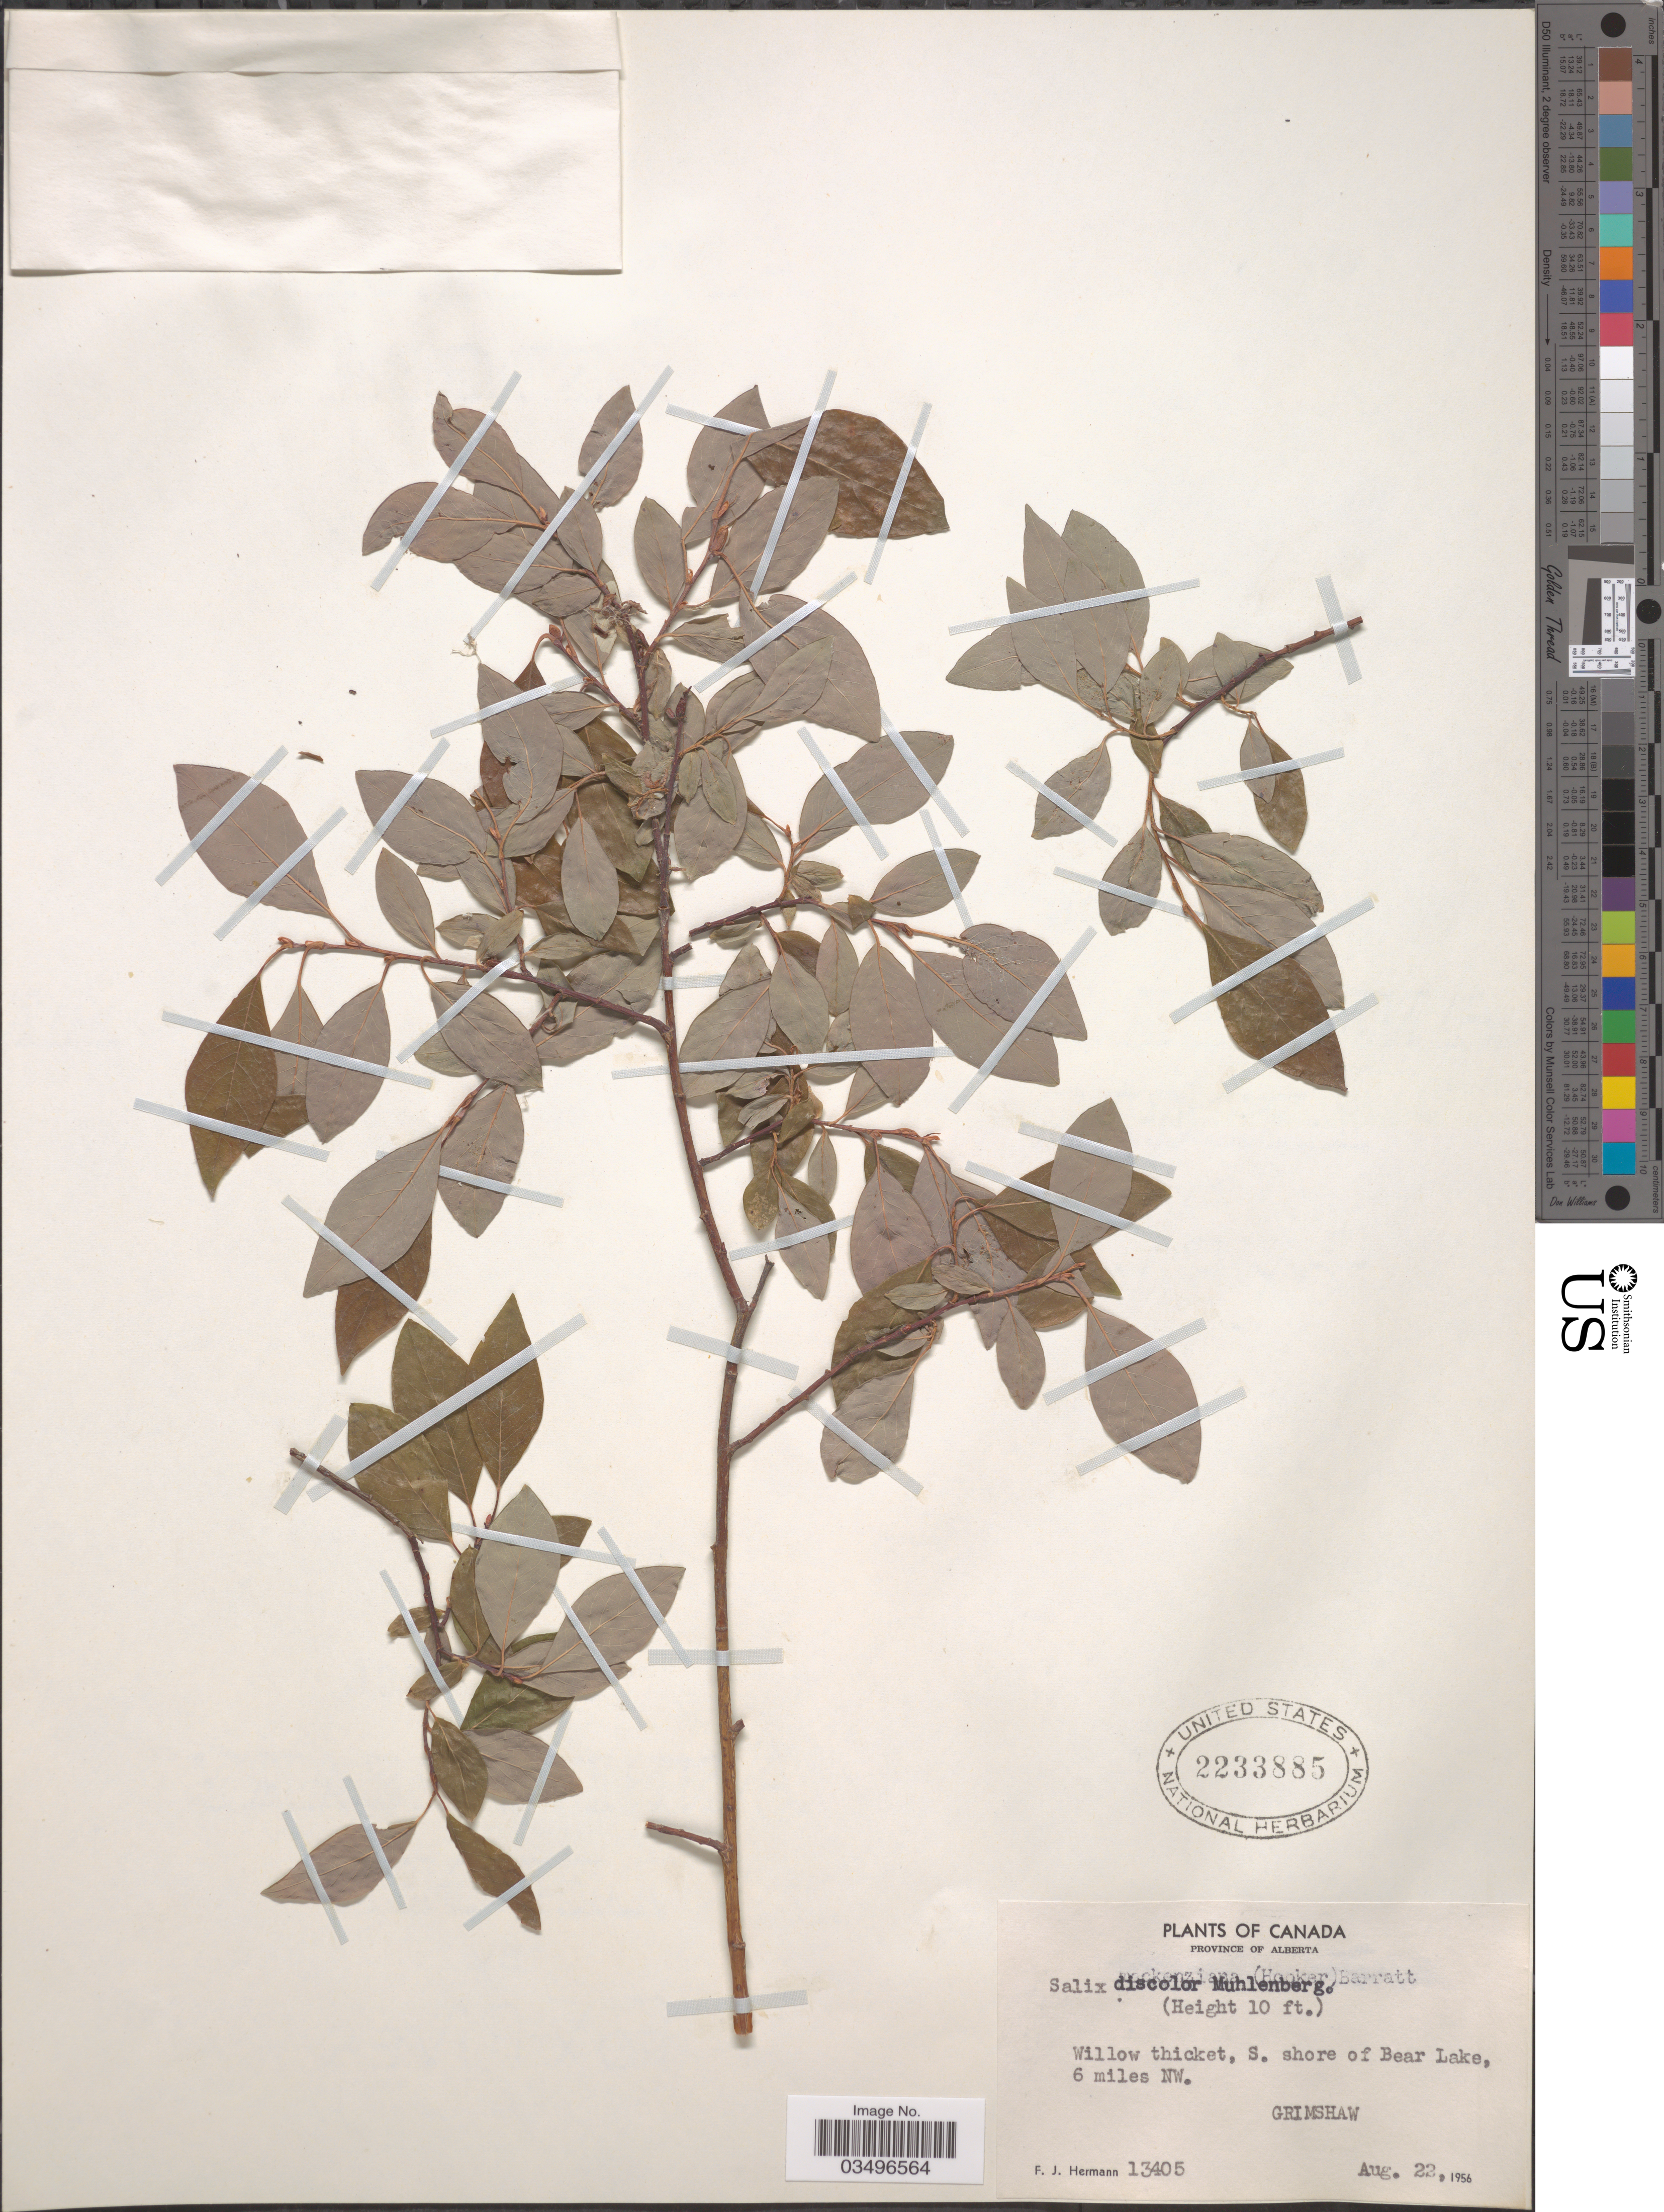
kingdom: Plantae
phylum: Tracheophyta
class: Magnoliopsida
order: Malpighiales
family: Salicaceae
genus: Salix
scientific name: Salix discolor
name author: Muhl.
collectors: F. J. Hermann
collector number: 13405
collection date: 1956-08-22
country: Canada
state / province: Alberta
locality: Willow thicket, S. shore of Bear Lake, 6 miles NW. Grimshaw.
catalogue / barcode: US 2233885